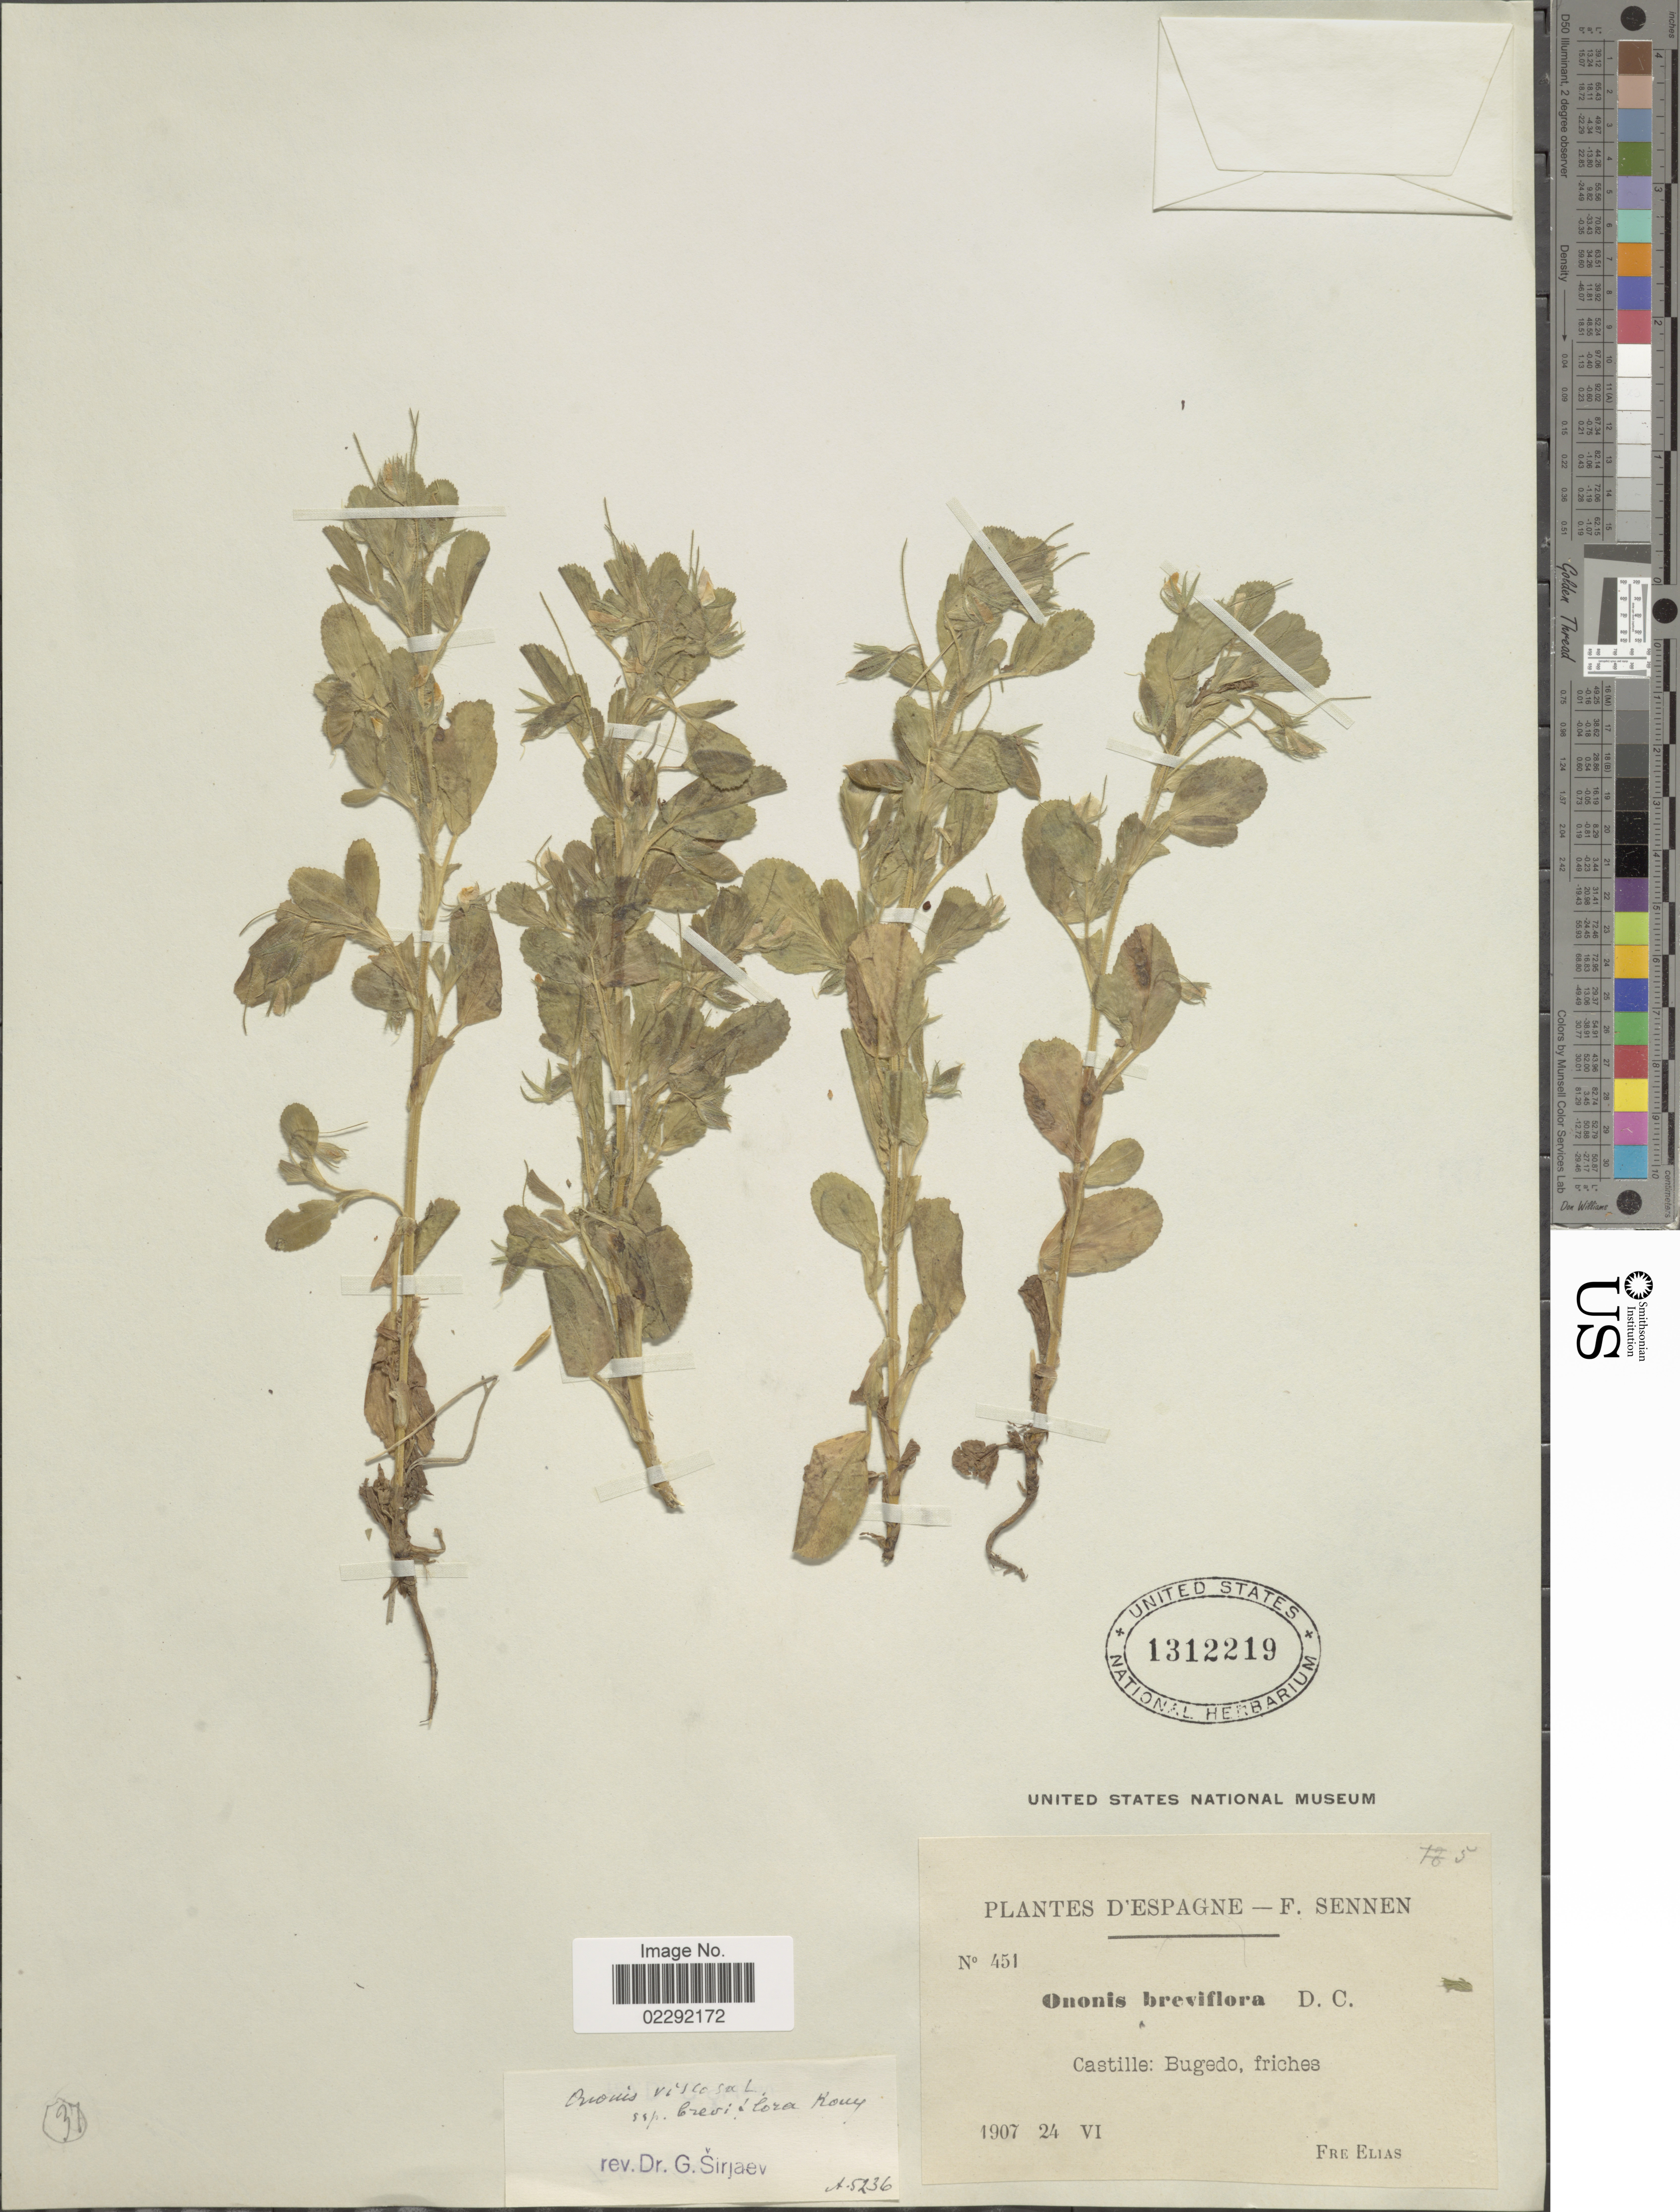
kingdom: Plantae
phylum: Tracheophyta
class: Magnoliopsida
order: Fabales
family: Fabaceae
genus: Ononis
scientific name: Ononis viscosa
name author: L.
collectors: Bro. Elias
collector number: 451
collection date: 1907-06-24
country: Spain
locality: D'Espagne, Castille: Bugedo, friches.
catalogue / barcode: US 1312219